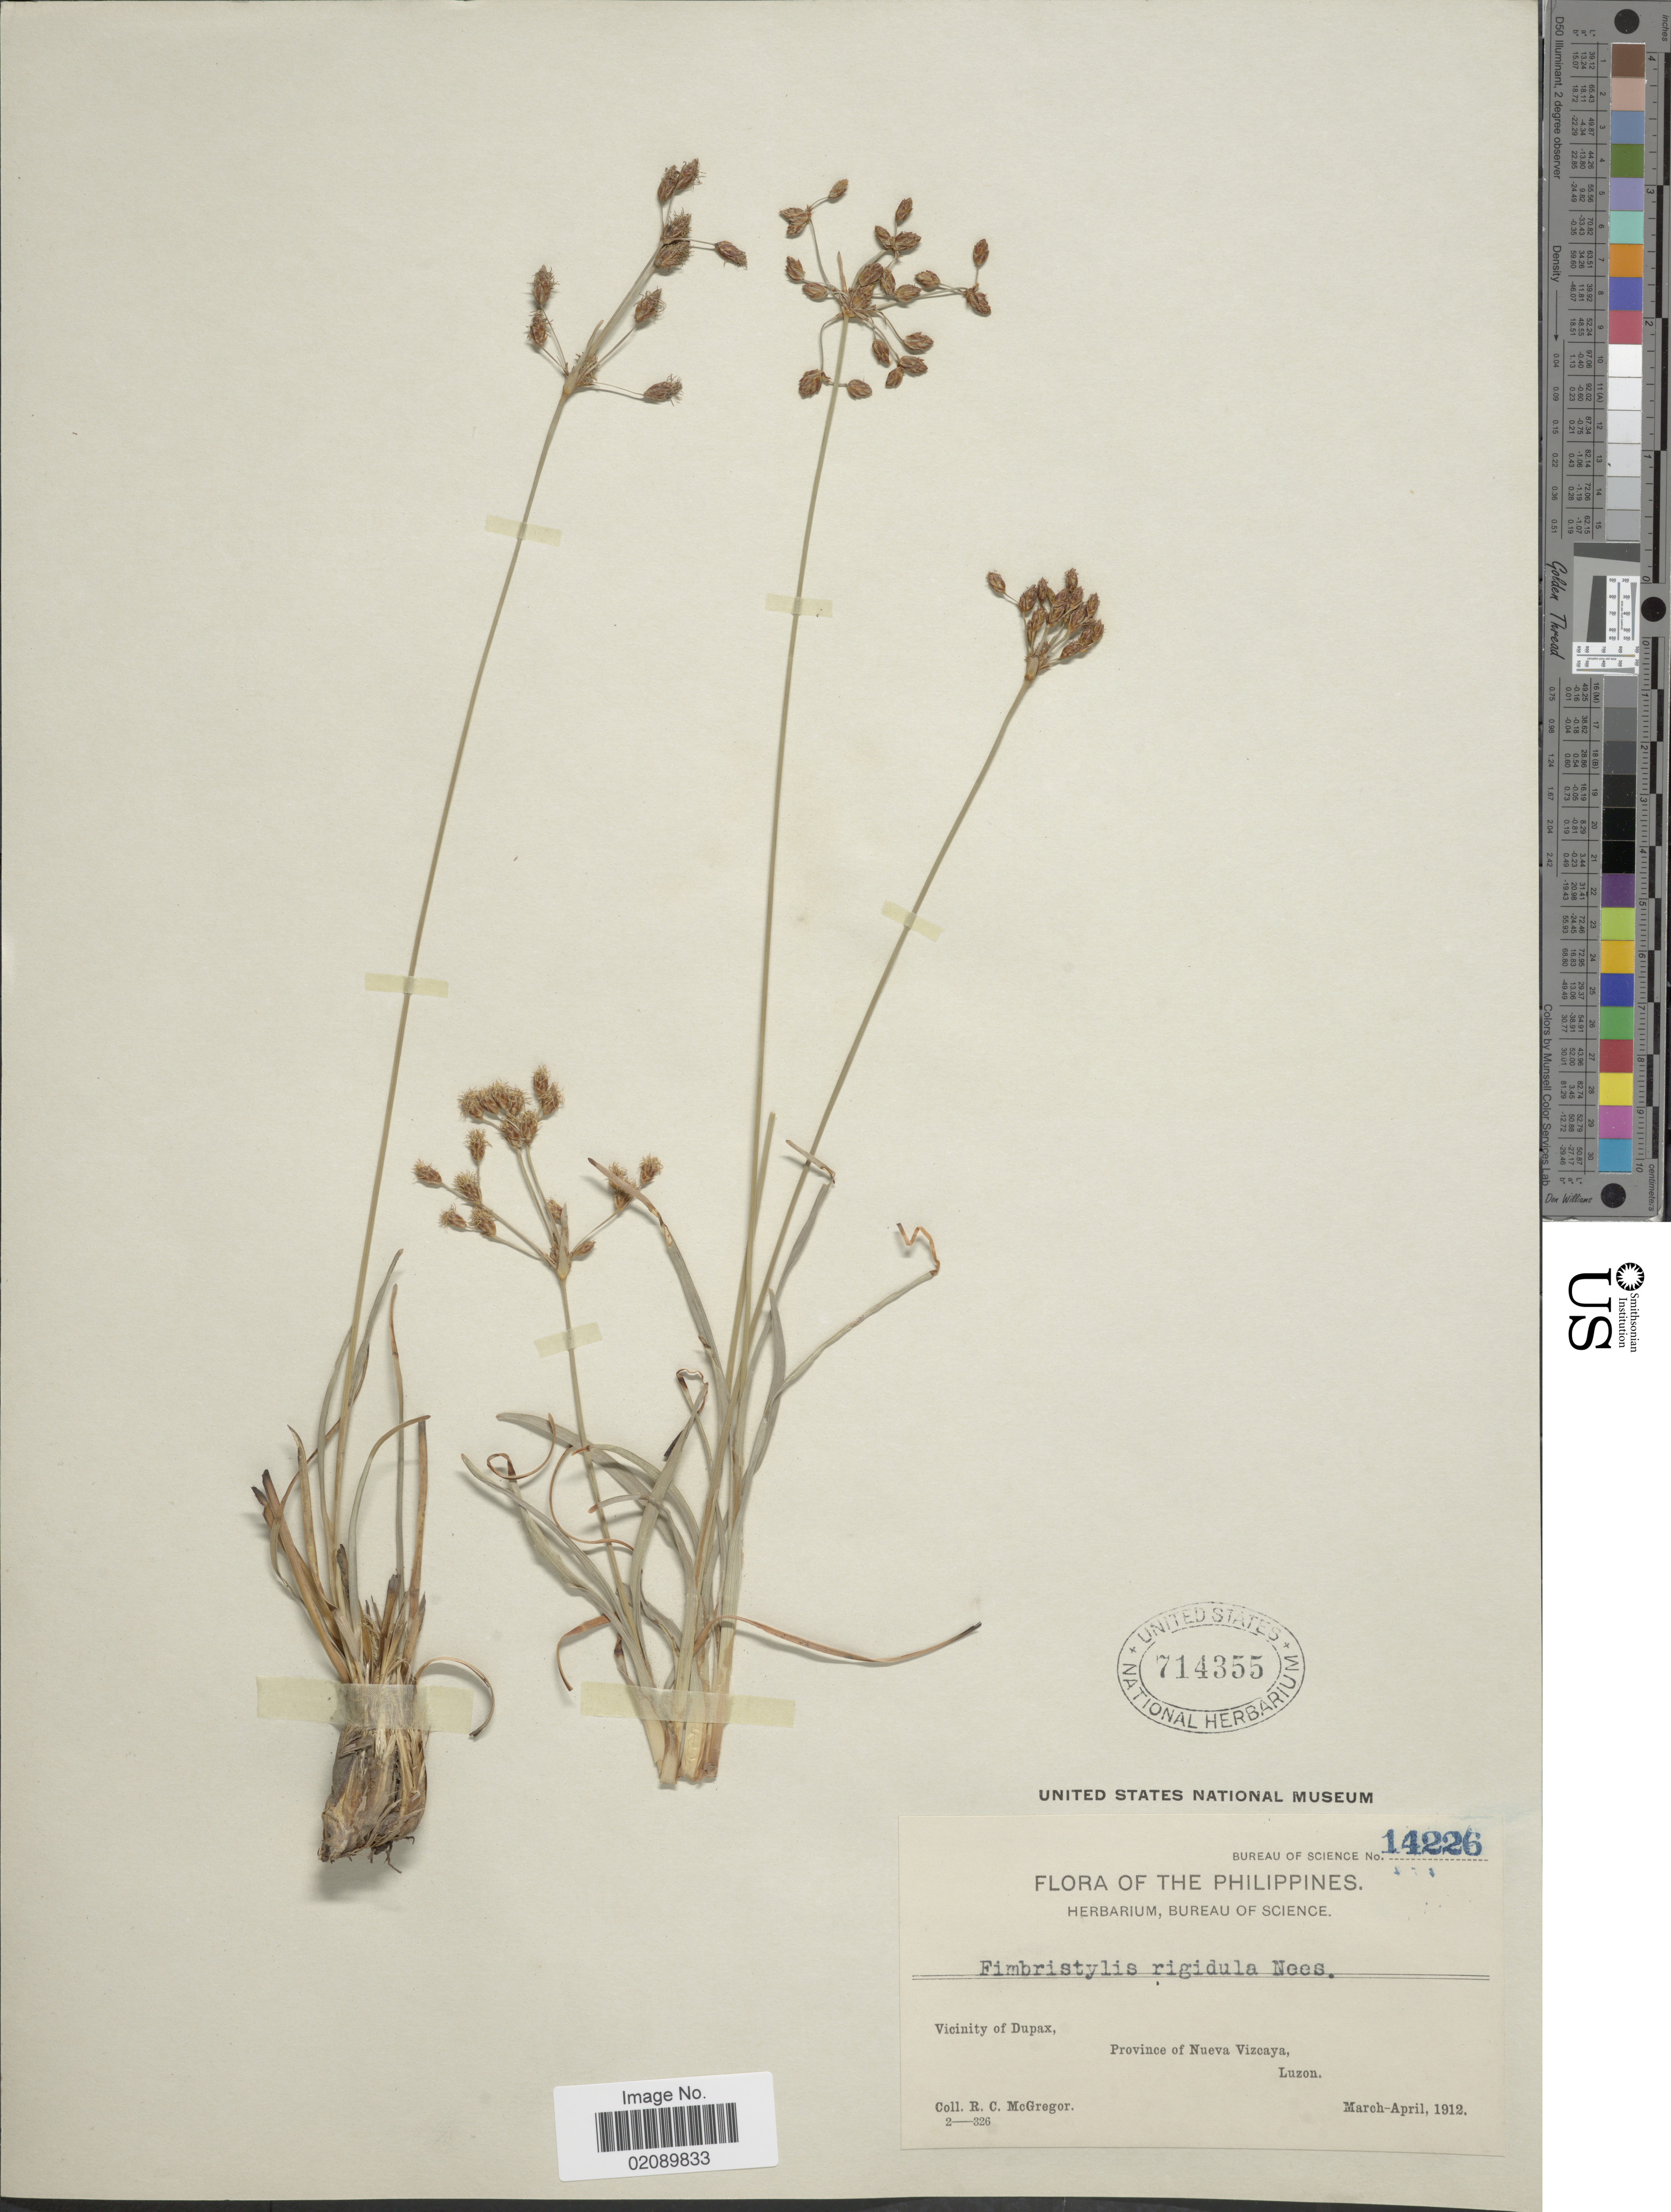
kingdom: Plantae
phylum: Tracheophyta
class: Liliopsida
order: Poales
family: Cyperaceae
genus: Fimbristylis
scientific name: Fimbristylis rigidula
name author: Nees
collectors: R. C. McGregor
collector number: Bureau of Science 14226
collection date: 1912-03/1912-04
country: Philippines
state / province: Cagayan Valley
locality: Vicinity of Dupax, Province of Nueva Vizcaya, Luzon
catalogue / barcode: US 714355